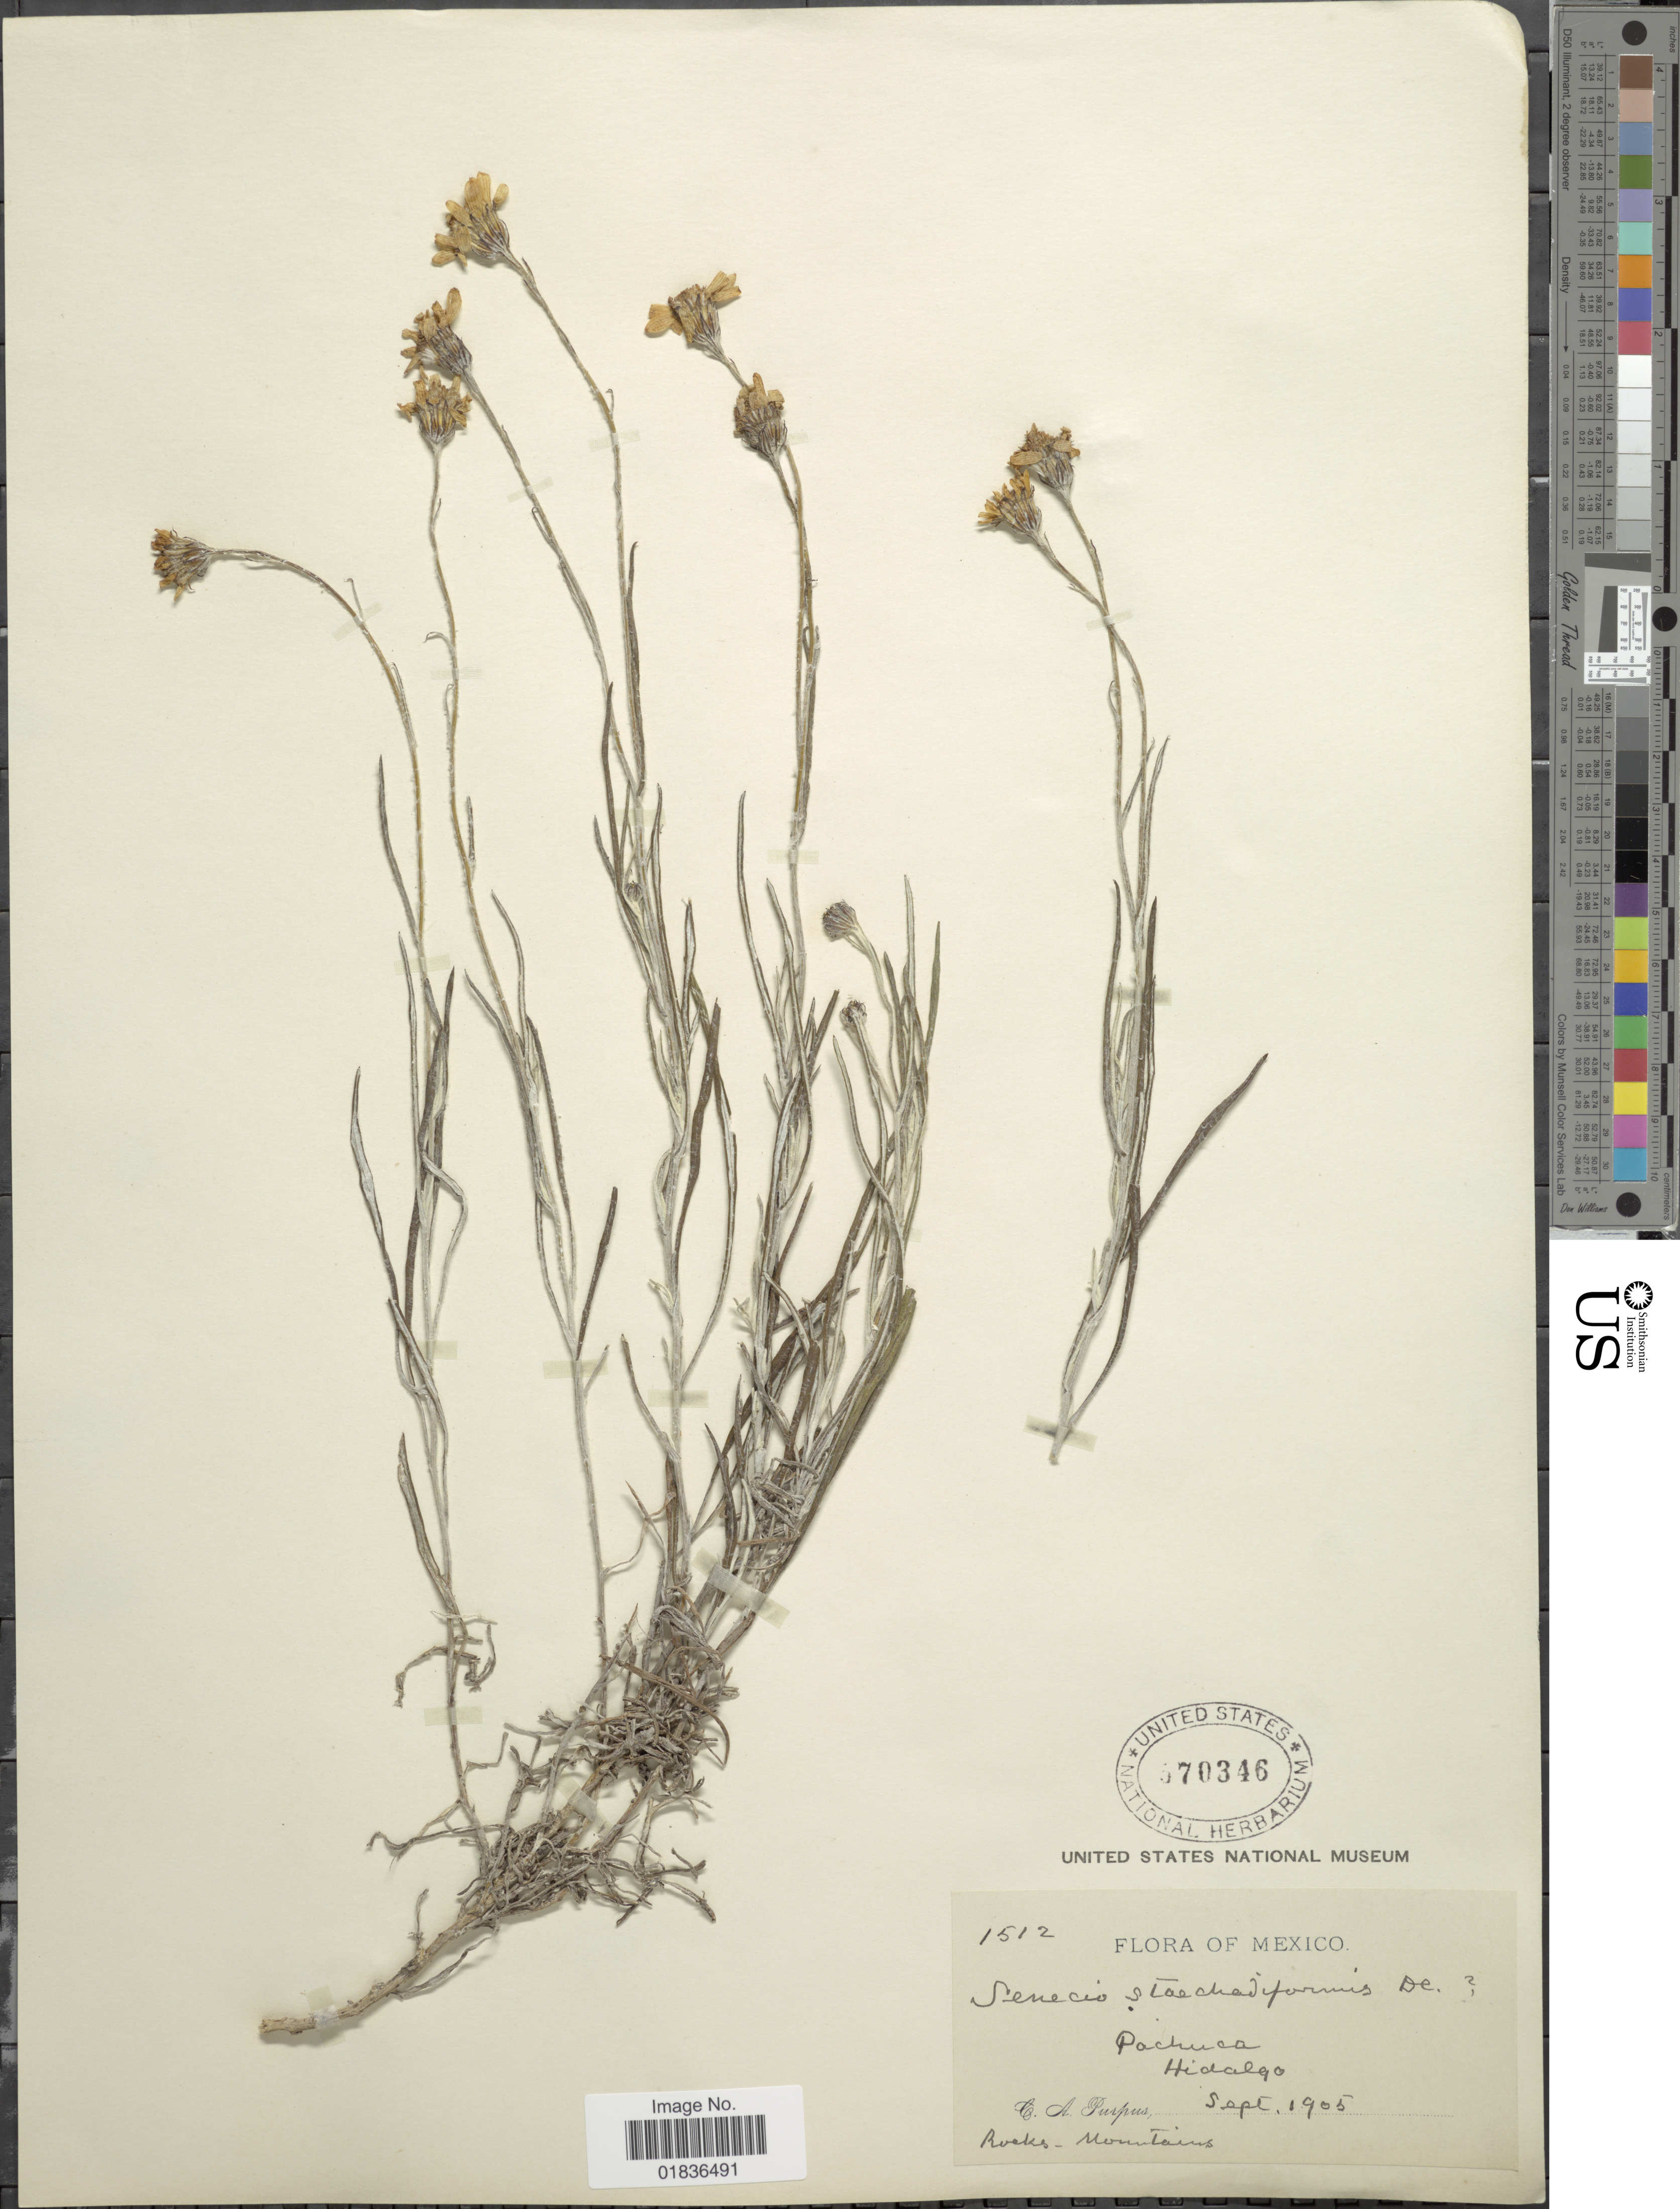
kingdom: Plantae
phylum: Tracheophyta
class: Magnoliopsida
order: Asterales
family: Asteraceae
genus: Senecio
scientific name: Senecio stoechadiformis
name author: DC.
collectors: C. A. Purpus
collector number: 1512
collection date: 1905-09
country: Mexico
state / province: Hidalgo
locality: Pachuca, rocks-mountains.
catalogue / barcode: US 570346